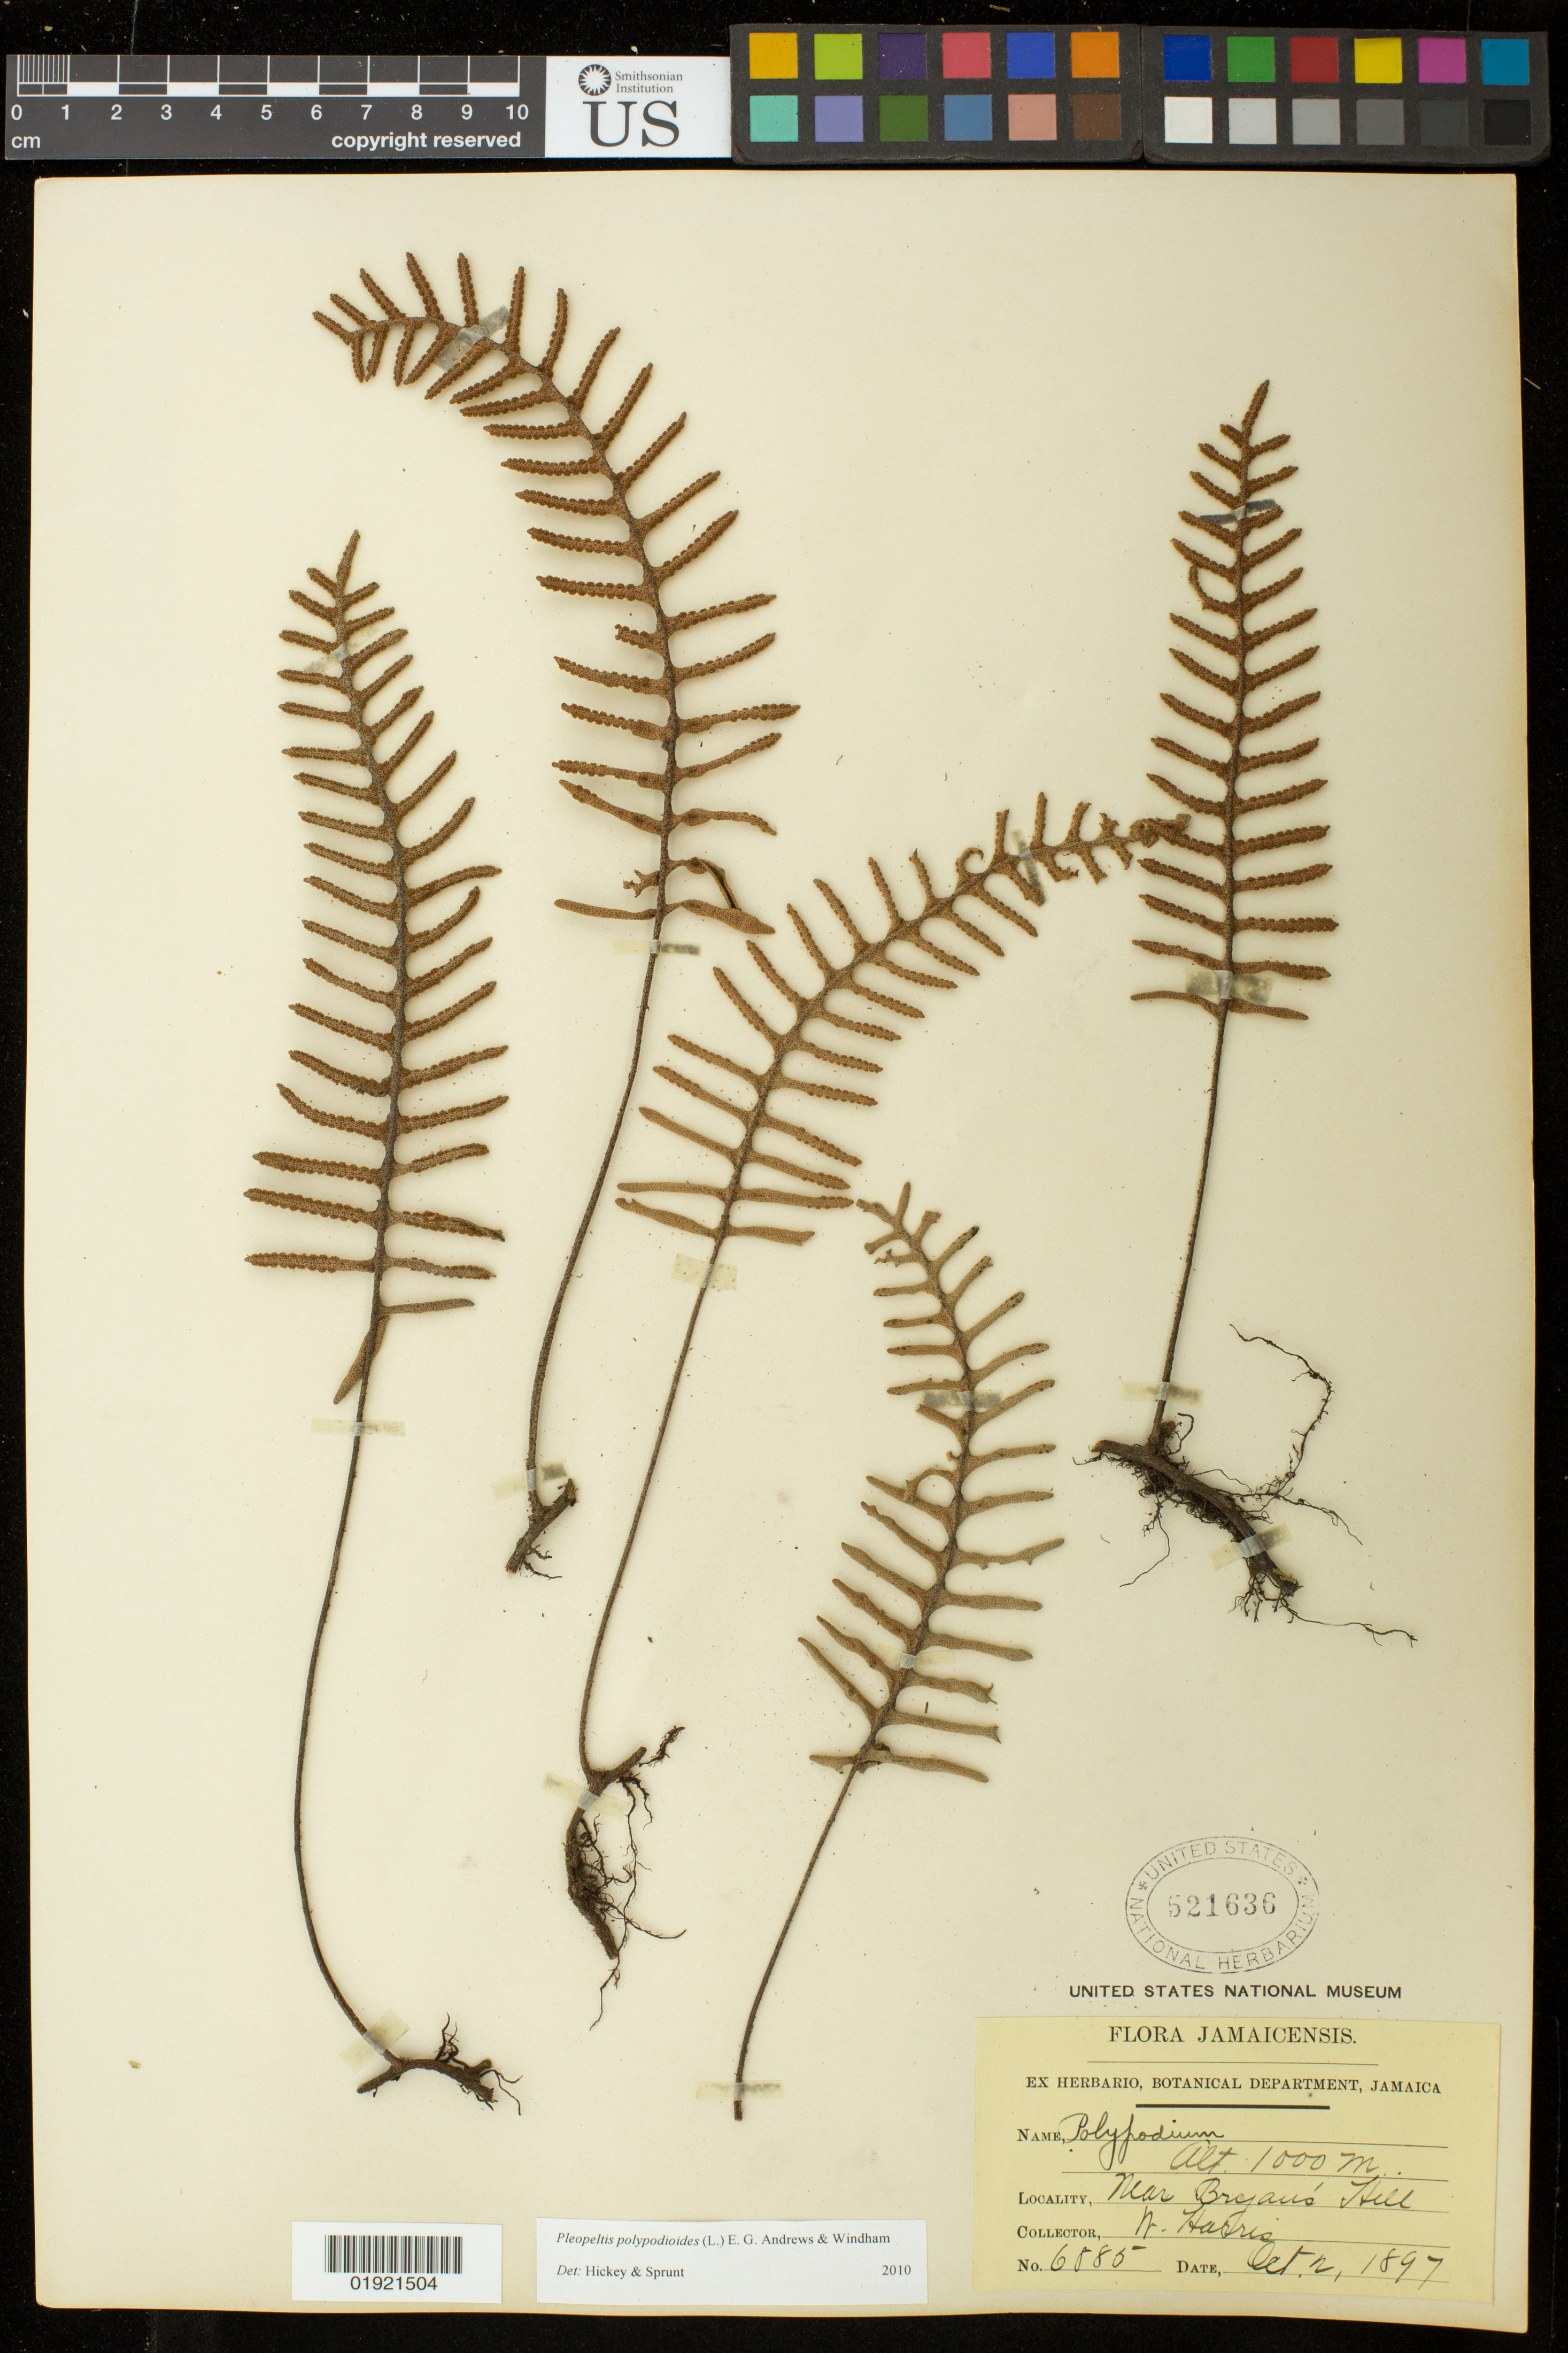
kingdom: Plantae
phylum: Tracheophyta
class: Polypodiopsida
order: Polypodiales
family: Polypodiaceae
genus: Pleopeltis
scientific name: Pleopeltis polypodioides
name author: (L.) E.G. Andrews & Windham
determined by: Sprunt, S. V.; Hickey, R. J.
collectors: N. Harris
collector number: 6885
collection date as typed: Oct. 2, 1897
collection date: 1897-10-02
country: Jamaica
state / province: Clarendon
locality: Near Bryan's Hill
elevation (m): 1000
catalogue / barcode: US 521636